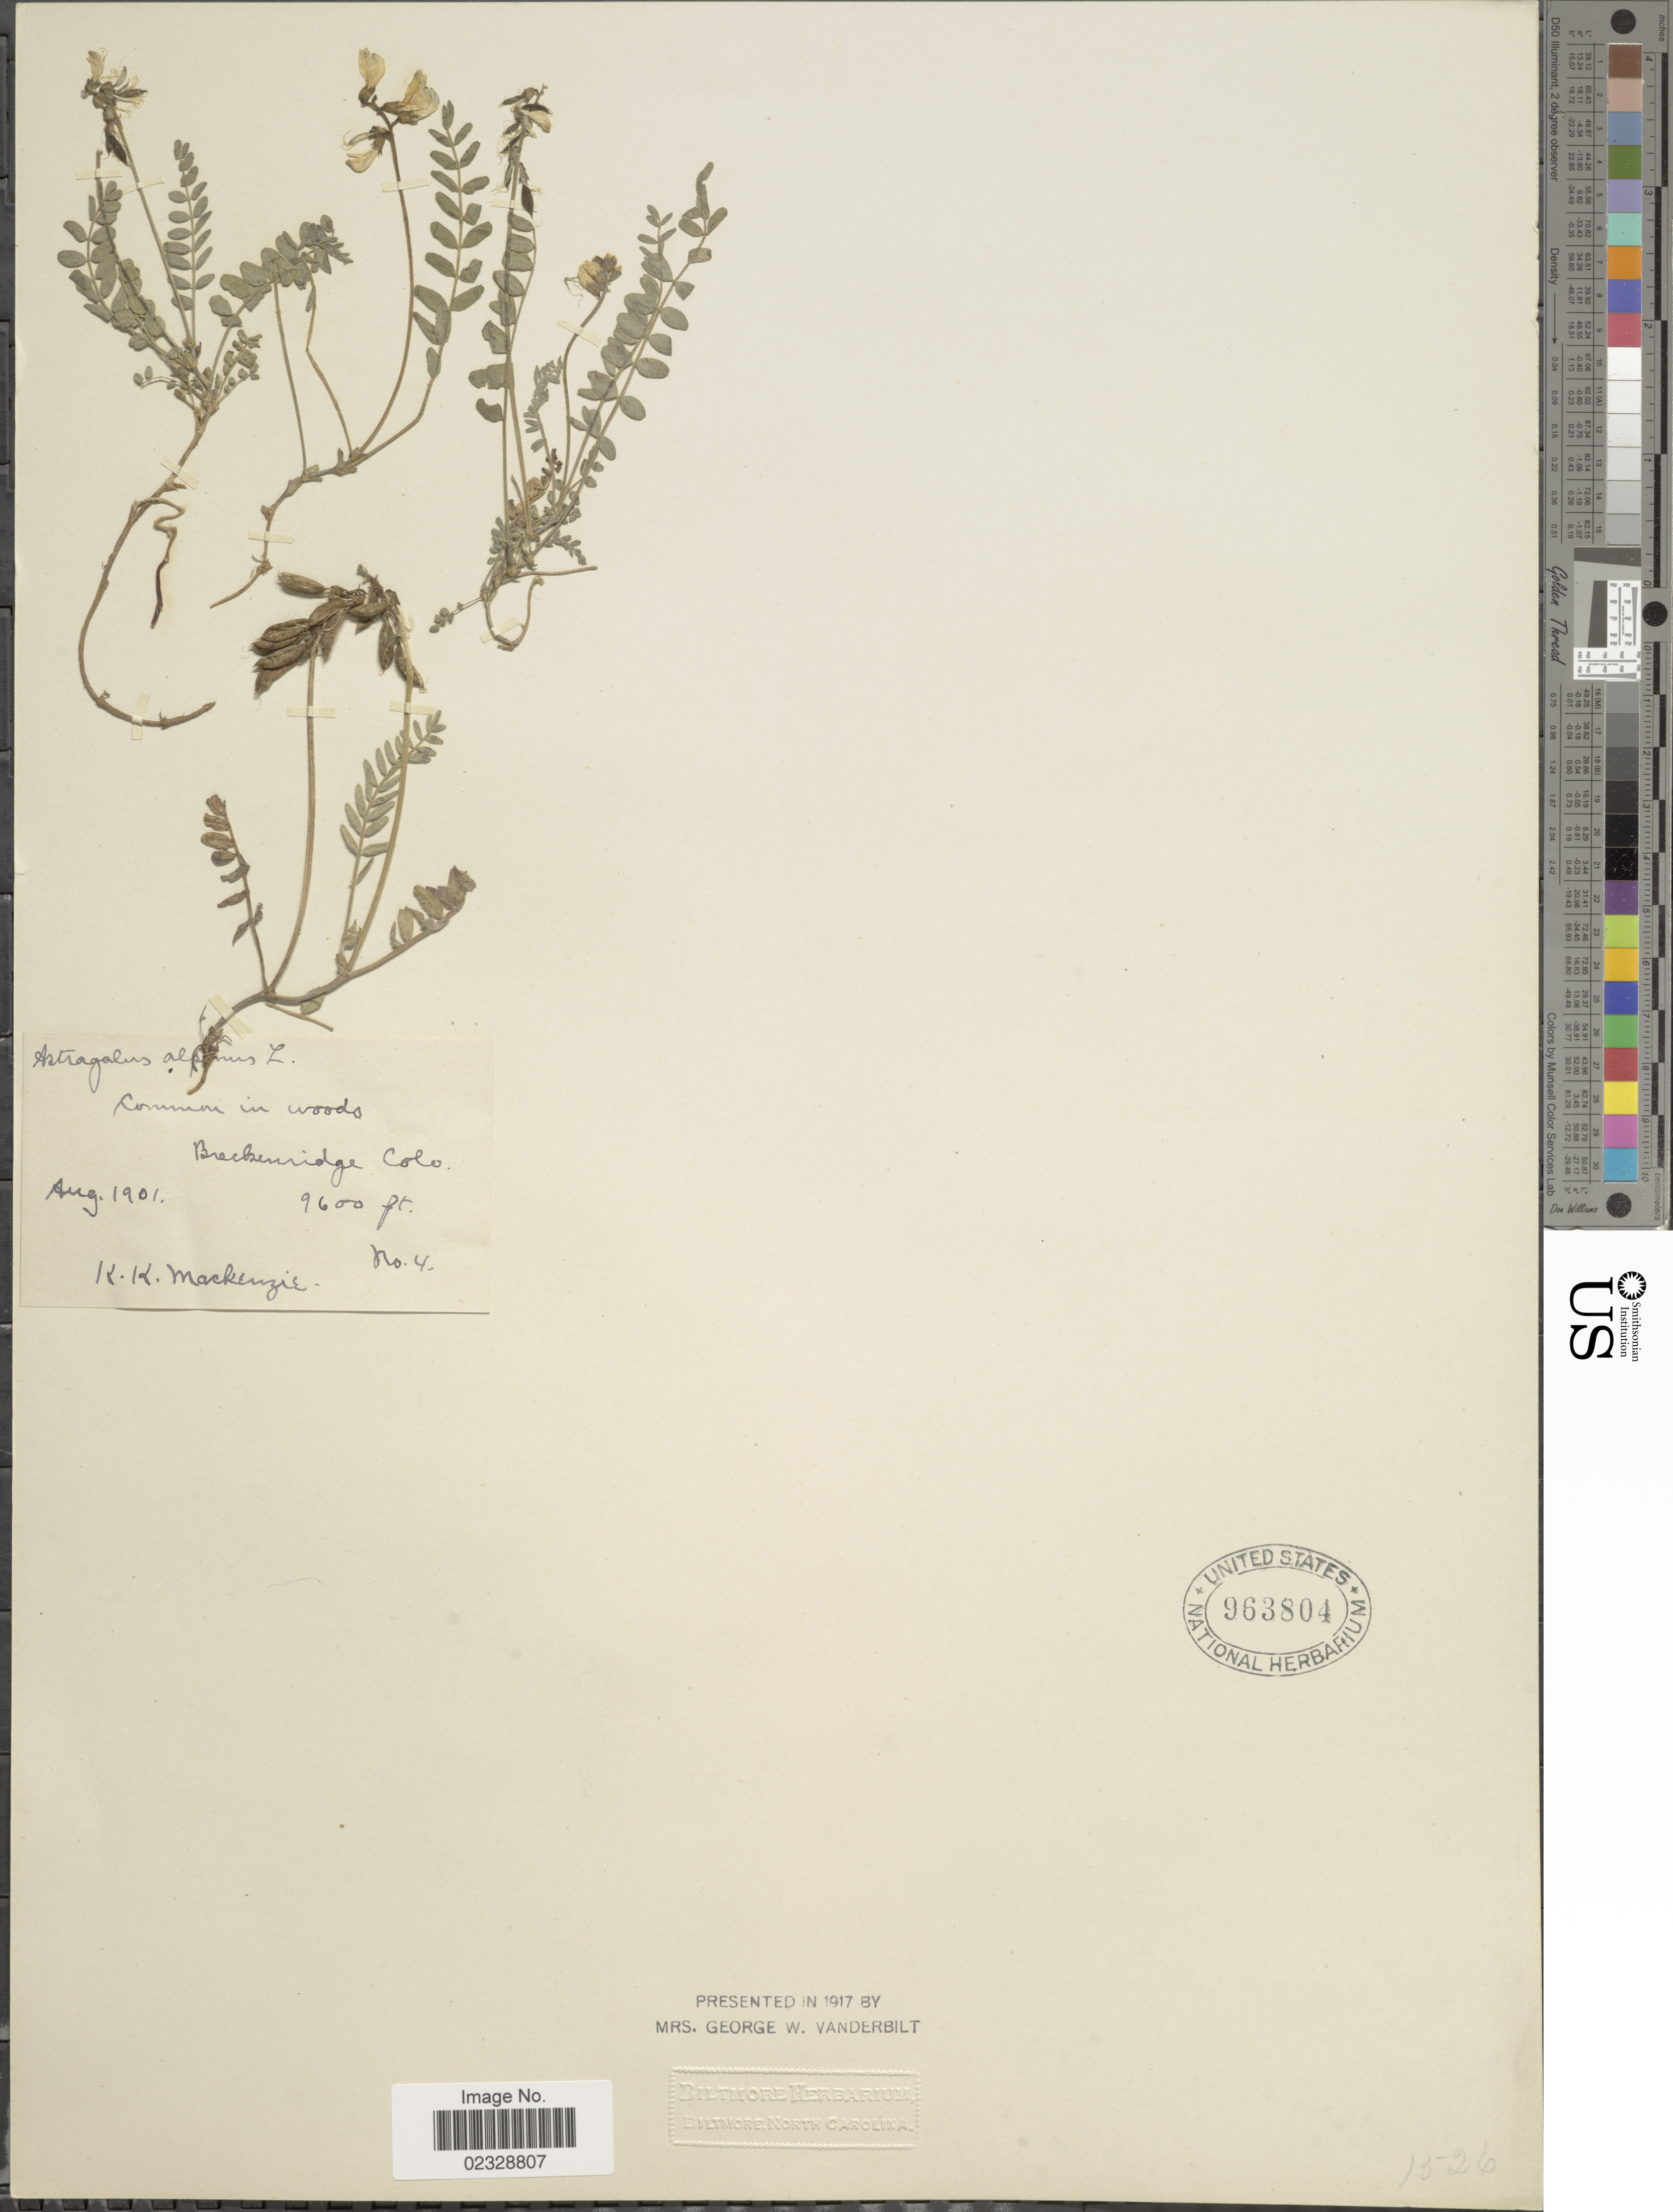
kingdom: Plantae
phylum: Tracheophyta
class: Magnoliopsida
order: Fabales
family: Fabaceae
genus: Astragalus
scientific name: Astragalus alpinus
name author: L.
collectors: K. K. Mackenzie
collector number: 4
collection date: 1901-08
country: United States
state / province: Colorado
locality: Brackenridge, Colo.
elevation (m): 2926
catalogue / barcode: US 963804